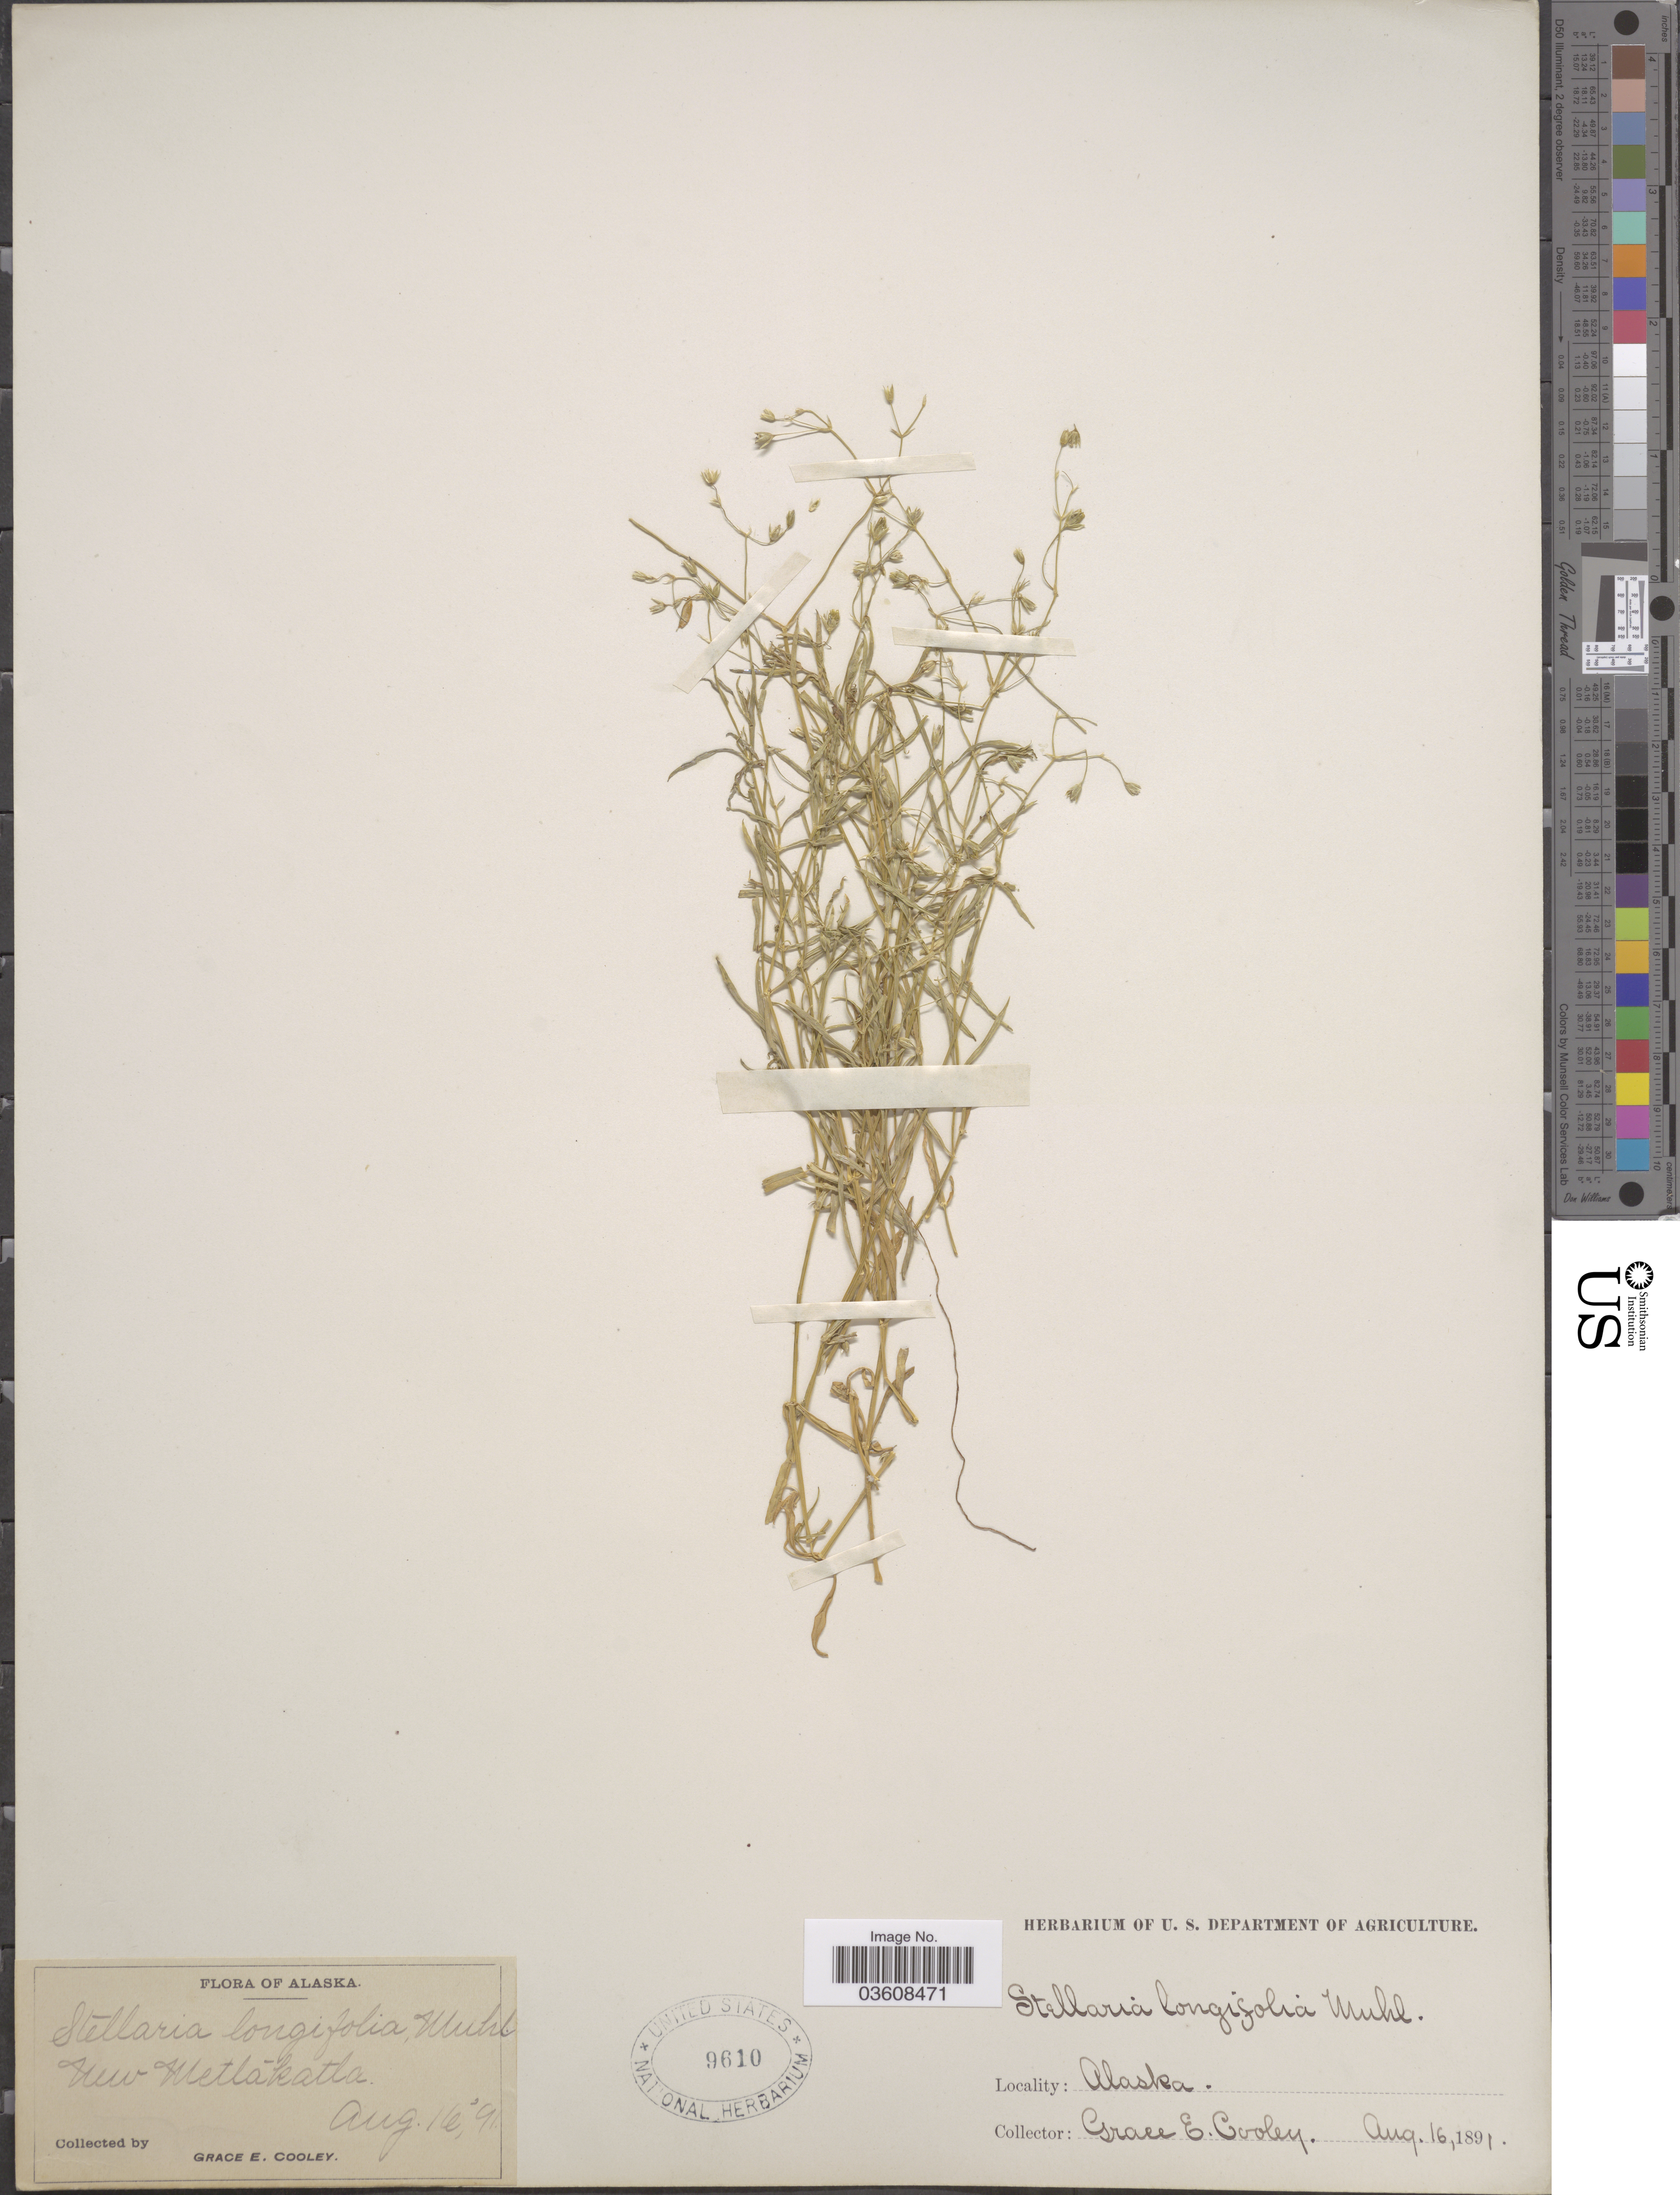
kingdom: Plantae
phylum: Tracheophyta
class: Magnoliopsida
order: Caryophyllales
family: Caryophyllaceae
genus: Stellaria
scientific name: Stellaria longifolia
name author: Muhl. ex Willd.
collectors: G. E. Cooley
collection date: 1891-08-16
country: United States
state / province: Alaska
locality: New Metlákatla.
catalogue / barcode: US 9610